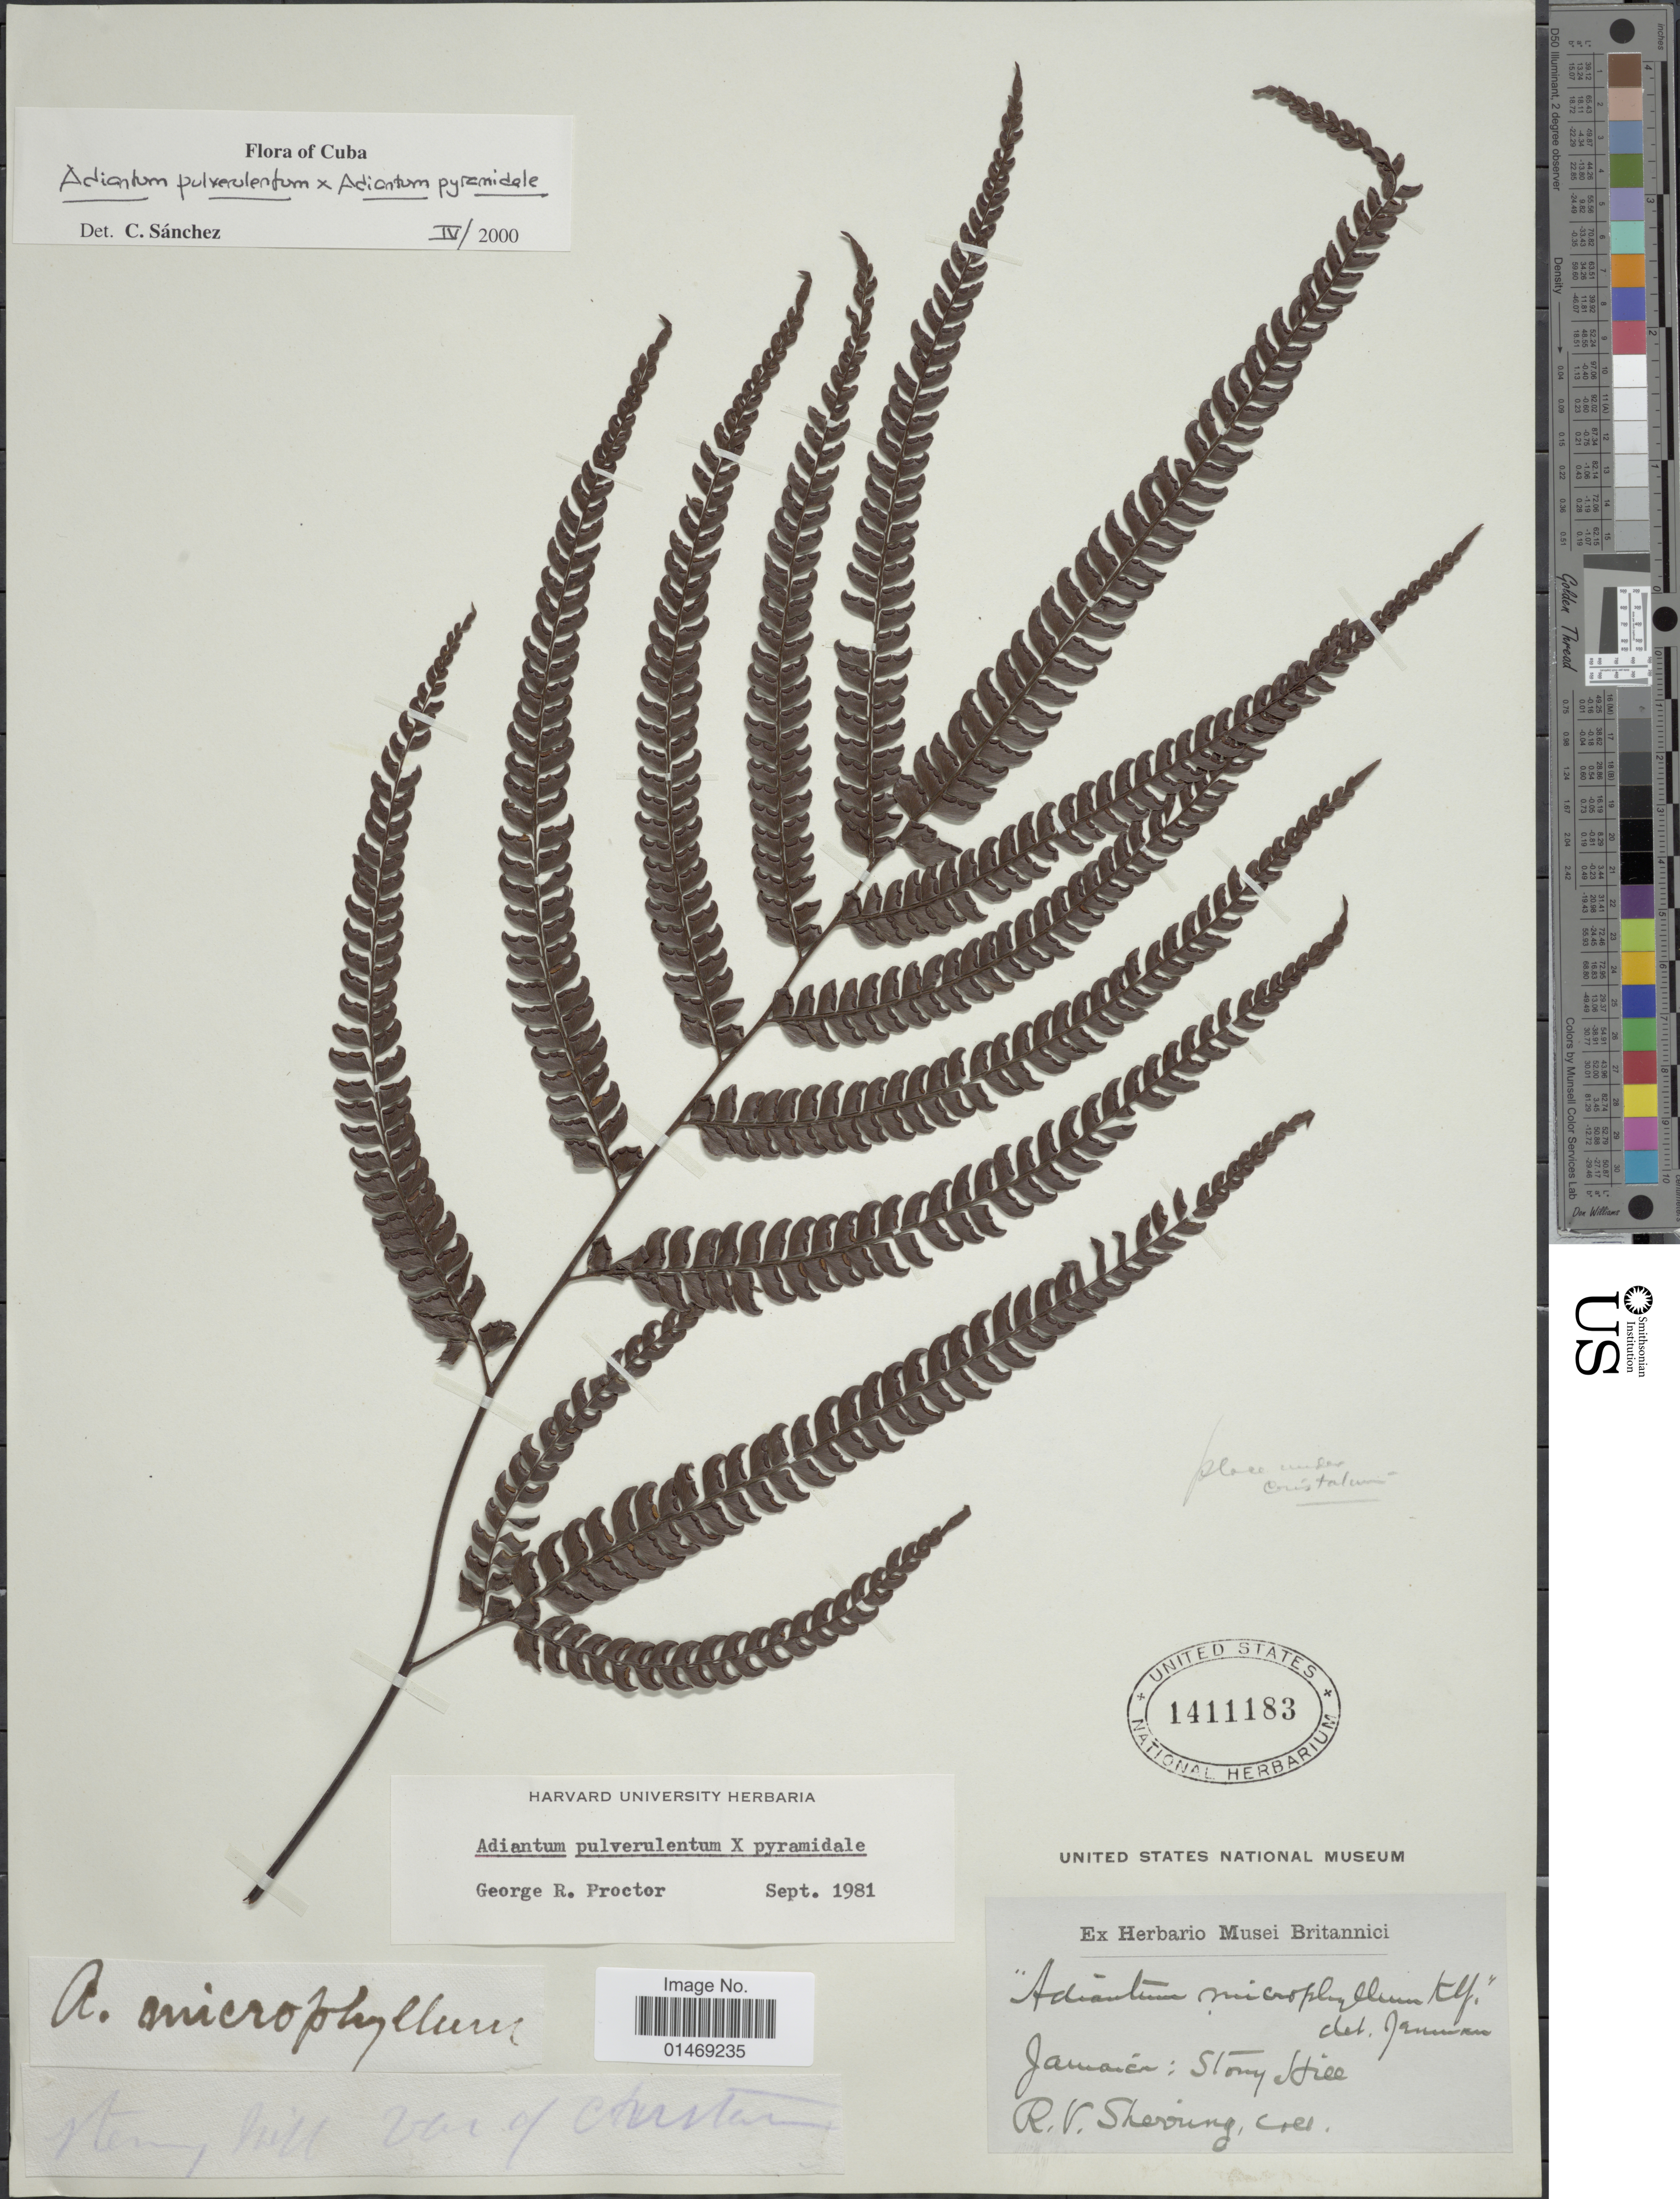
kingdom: Plantae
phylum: Tracheophyta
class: Polypodiopsida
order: Polypodiales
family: Pteridaceae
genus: Adiantum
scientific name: Adiantum pulverulentum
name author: L.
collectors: R. Sherring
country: Jamaica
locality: Stony Hill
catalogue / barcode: US 1411183